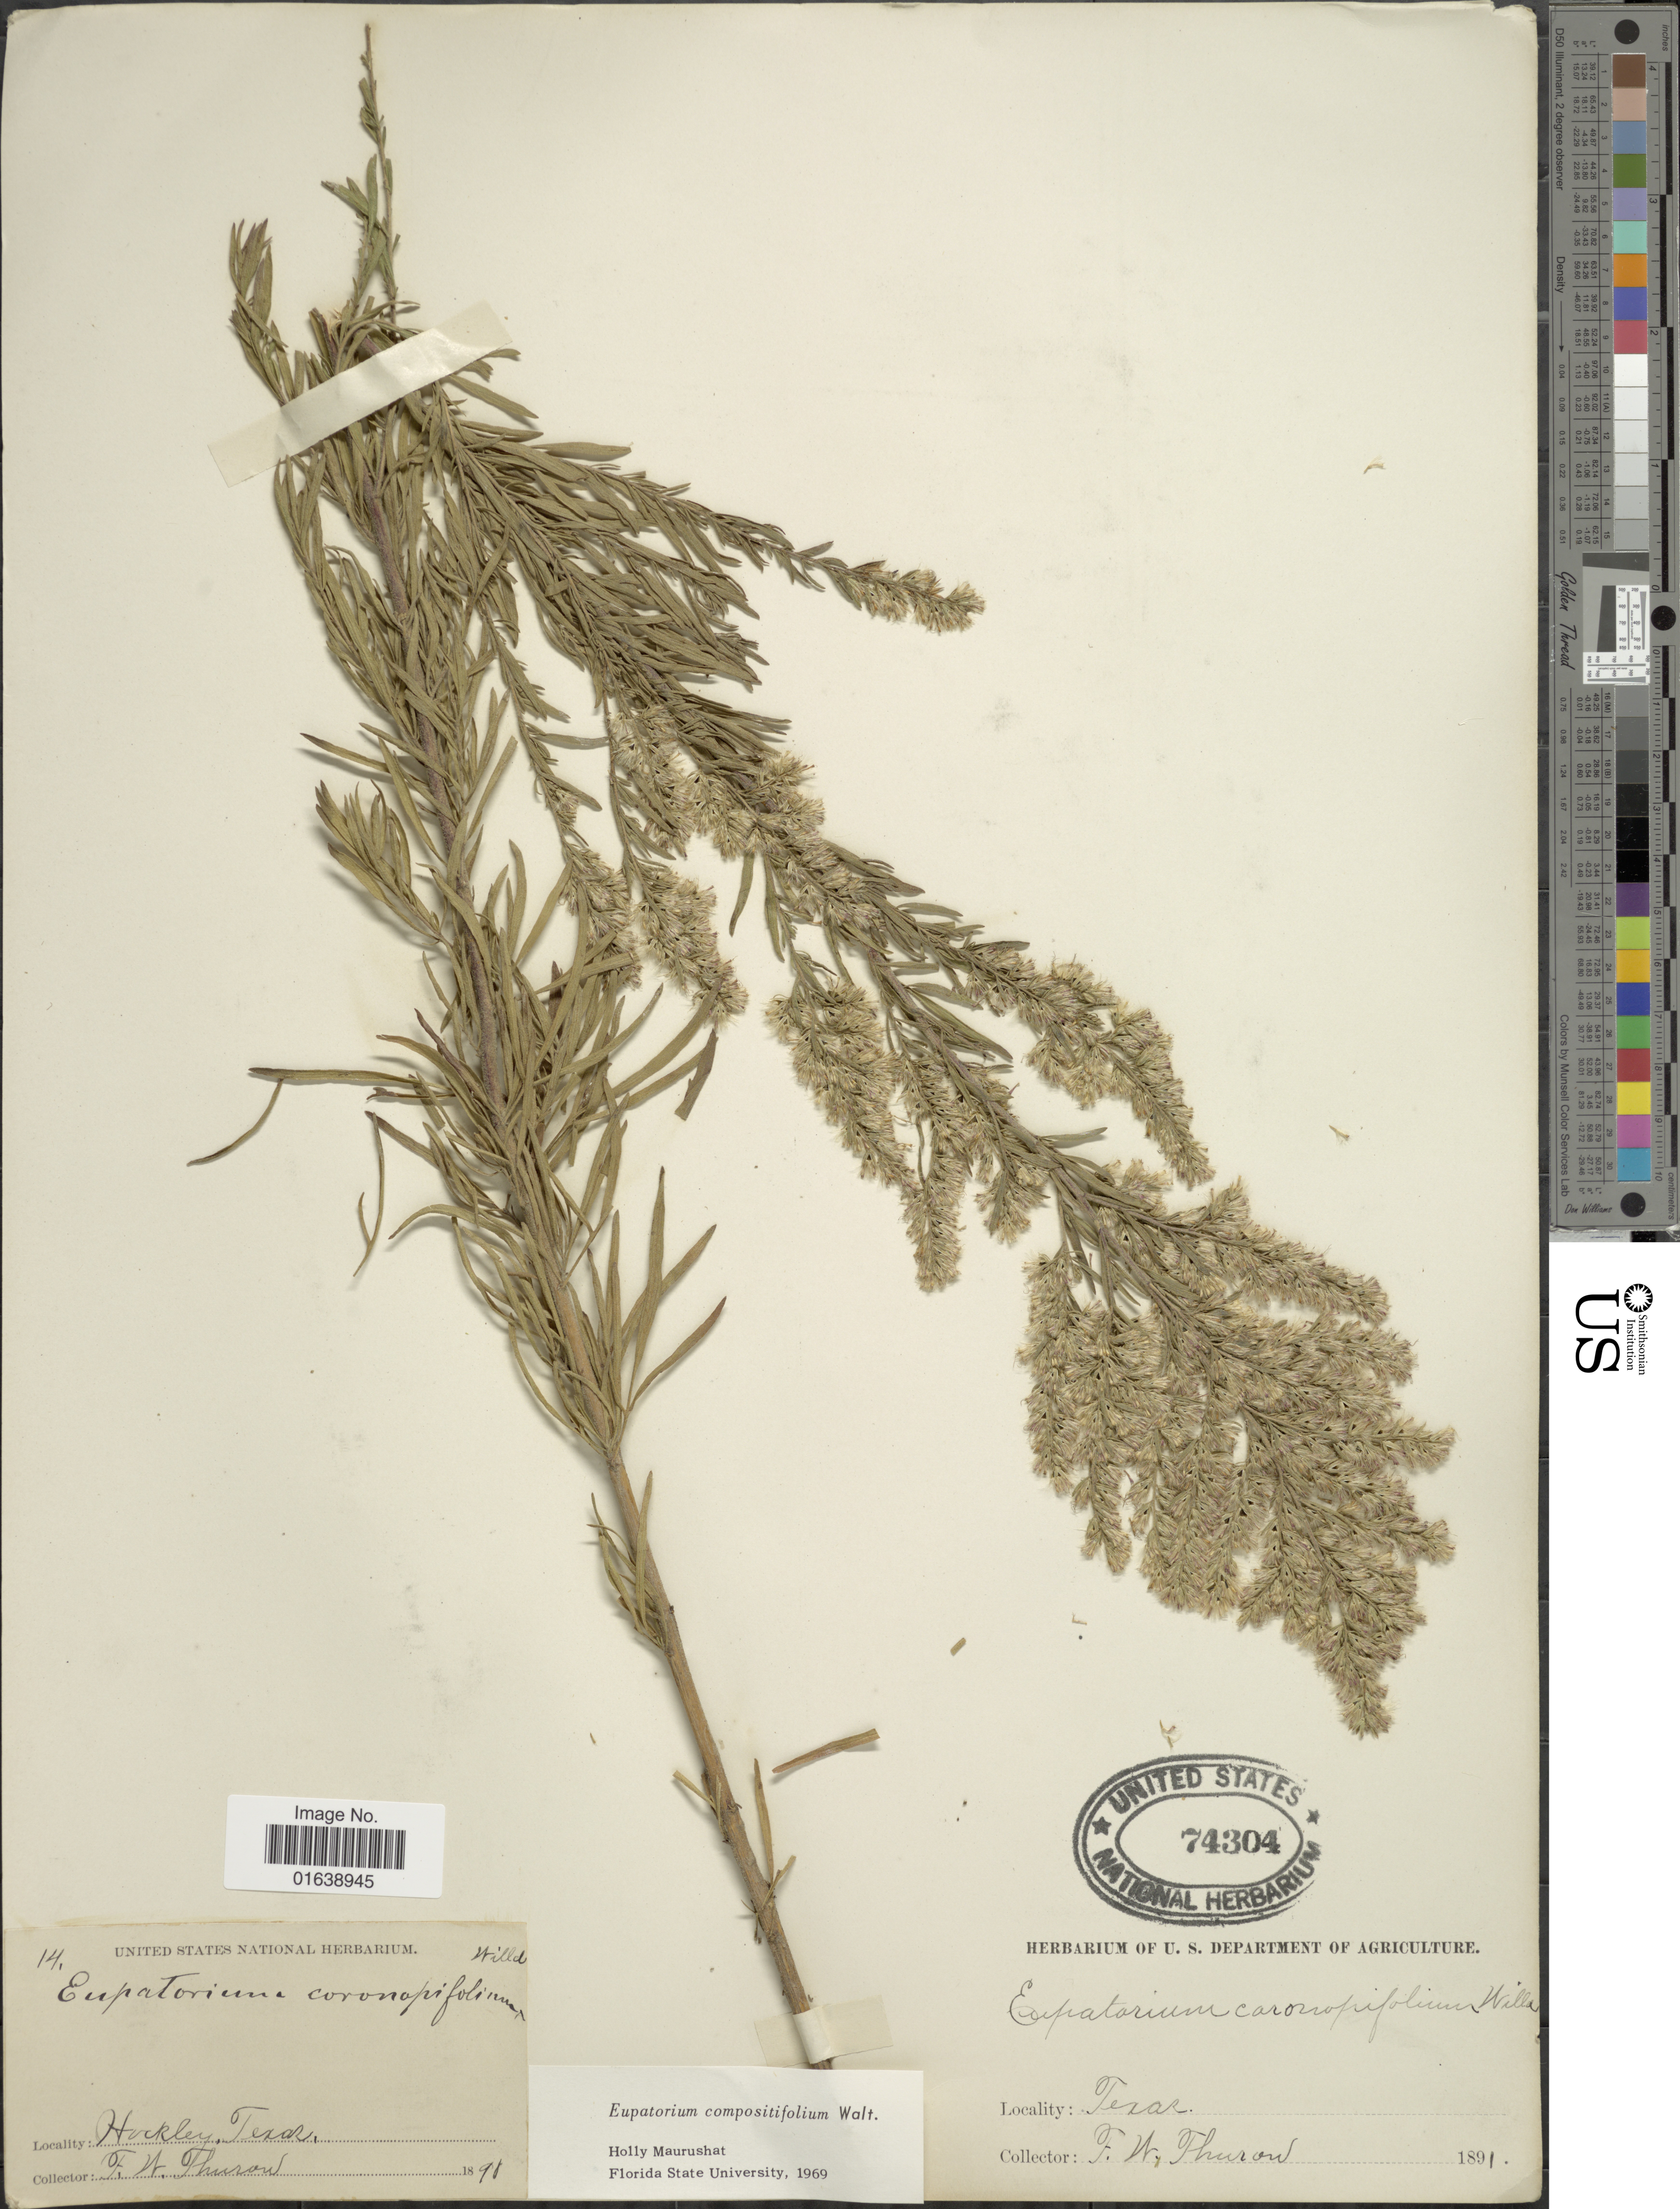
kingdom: Plantae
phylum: Tracheophyta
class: Magnoliopsida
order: Asterales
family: Asteraceae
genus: Eupatorium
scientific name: Eupatorium compositifolium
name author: Walter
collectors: F. W. Thurow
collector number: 14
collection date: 1891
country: United States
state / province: Texas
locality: Hockley, Texas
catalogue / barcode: US 74304